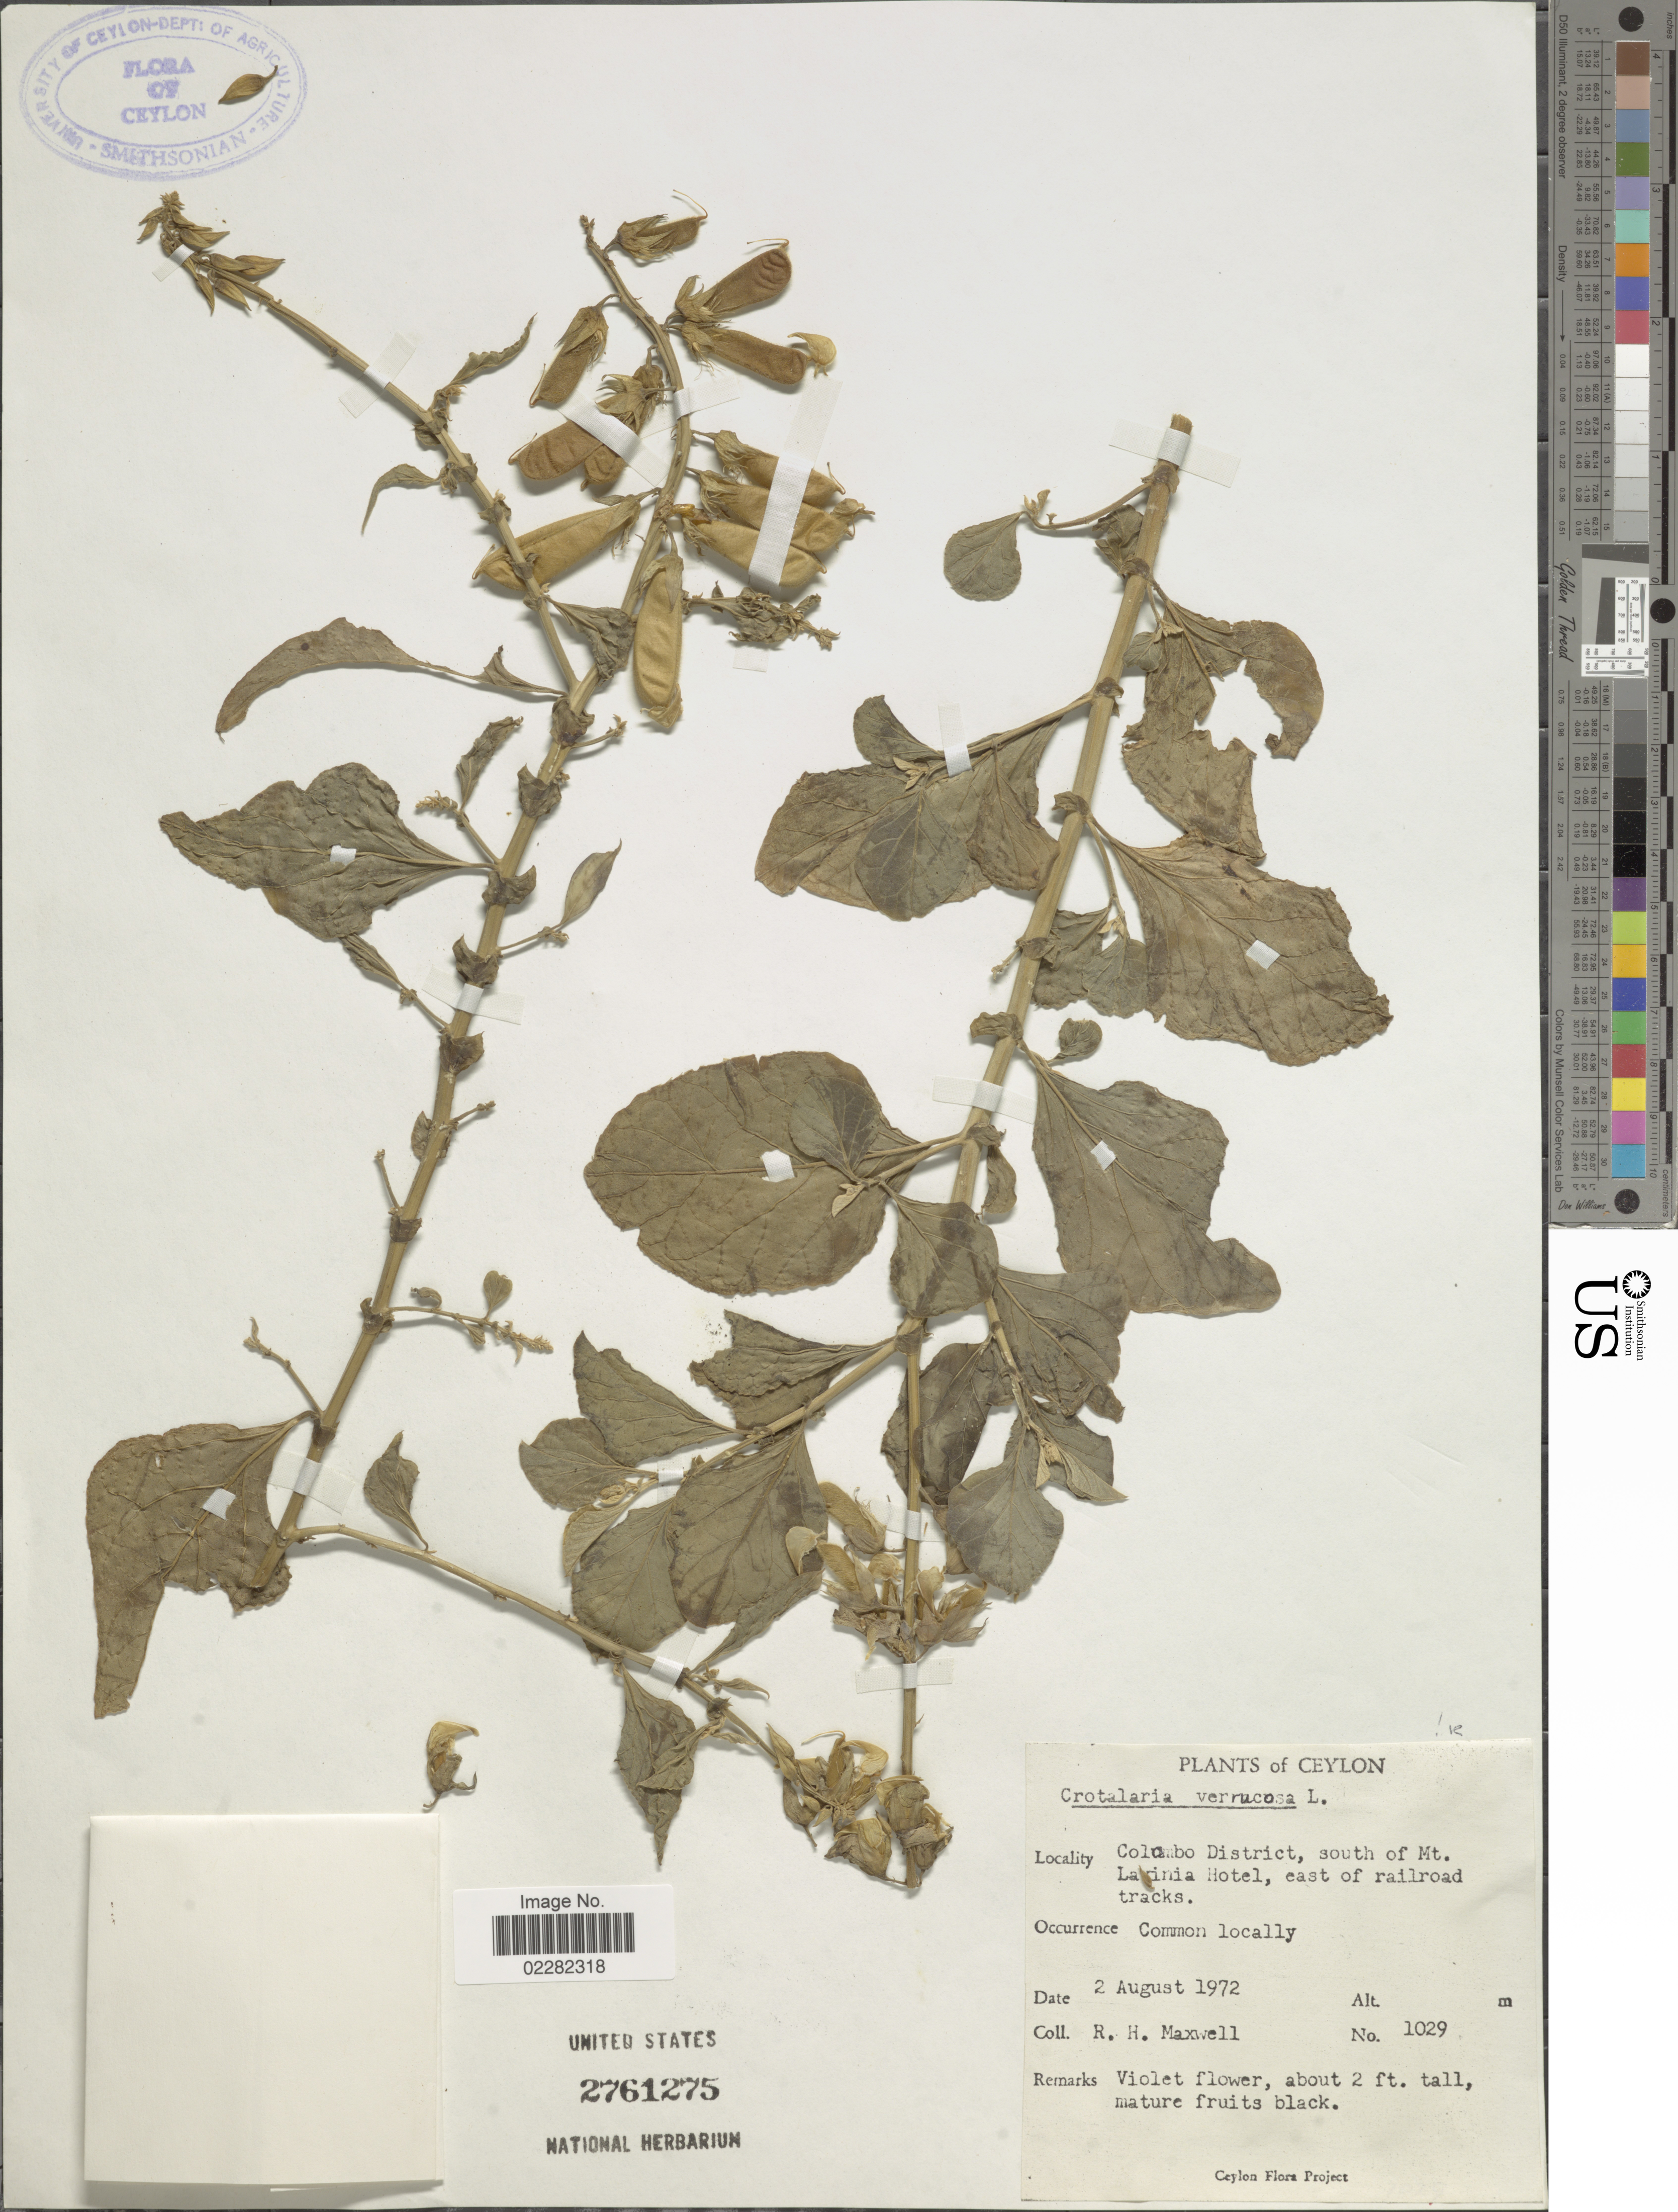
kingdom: Plantae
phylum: Tracheophyta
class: Magnoliopsida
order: Fabales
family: Fabaceae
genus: Crotalaria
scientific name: Crotalaria verrucosa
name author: L.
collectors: R. Maxwell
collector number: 1029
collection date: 1972-08-02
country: Sri Lanka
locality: Ceylon, Colombo District, south of Mt. Larinia Hotel, east of railroad tracks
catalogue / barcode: US 2761275